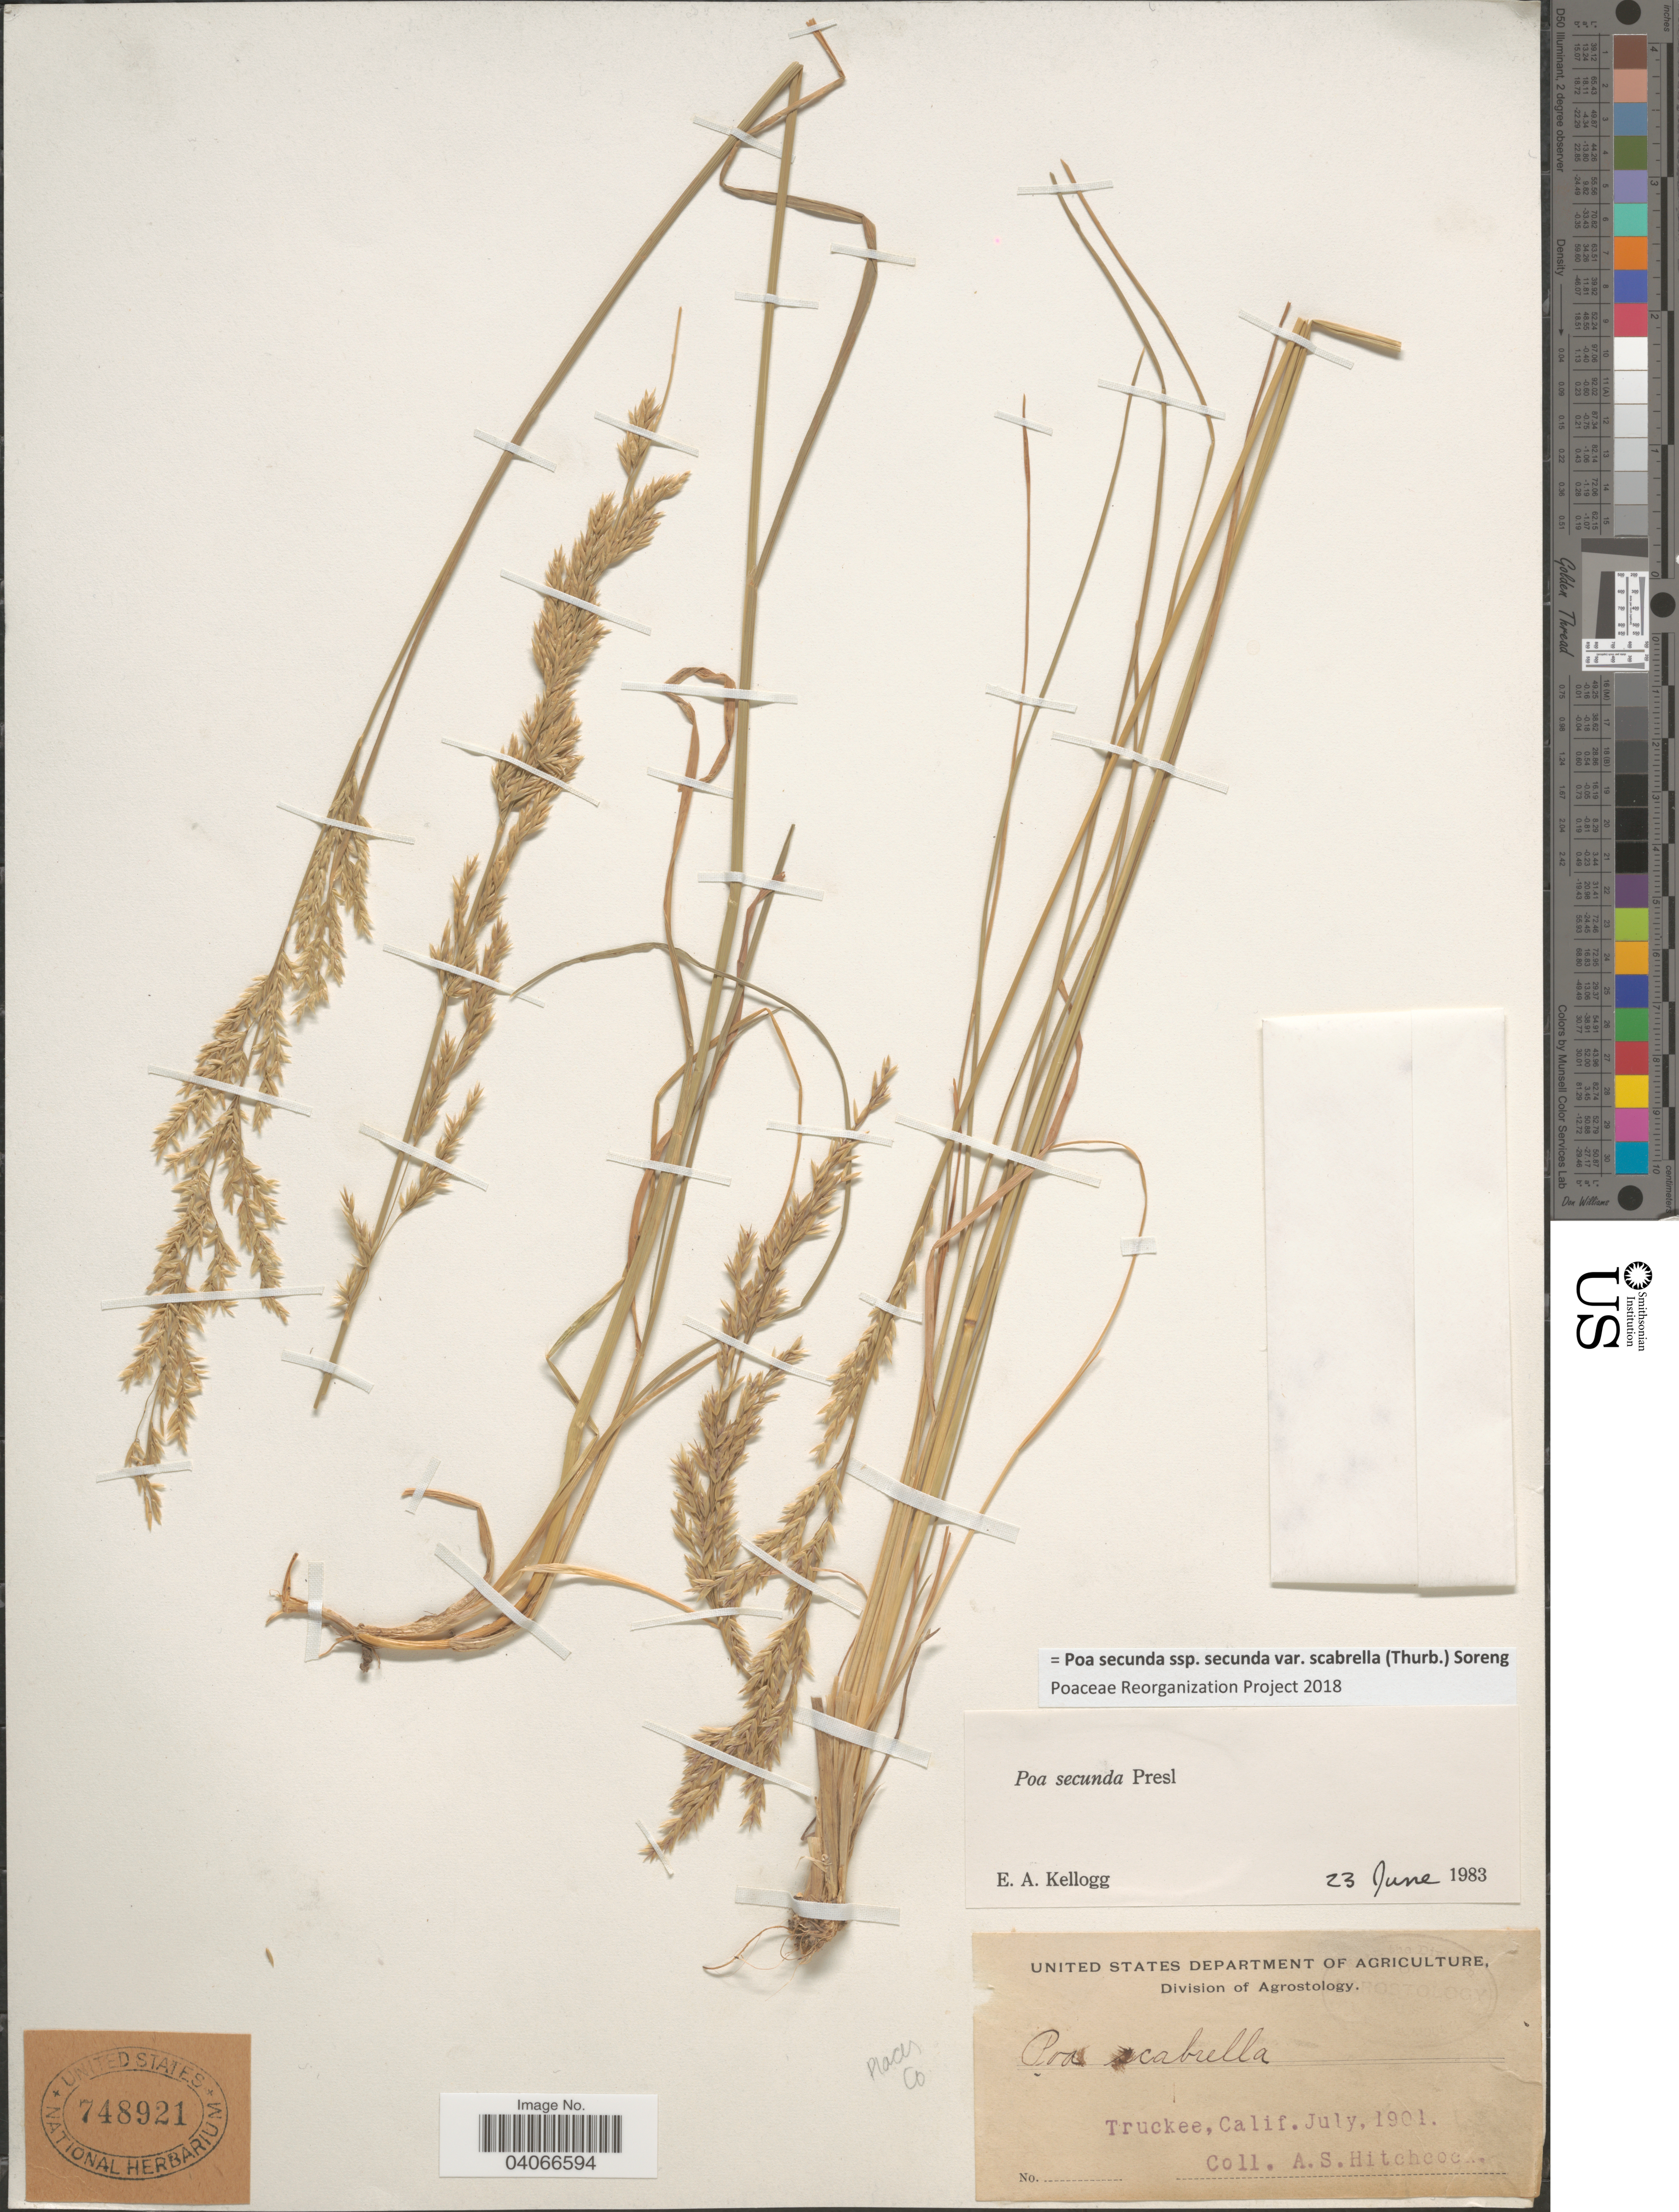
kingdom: Plantae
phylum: Tracheophyta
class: Liliopsida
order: Poales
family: Poaceae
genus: Poa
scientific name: Poa secunda subsp. secunda var. scabrella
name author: (Thurb.) Soreng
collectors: A. S. Hitchcock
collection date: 1901-07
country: United States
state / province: California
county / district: Placer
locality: Placer Co. Truckee.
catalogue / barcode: US 748921